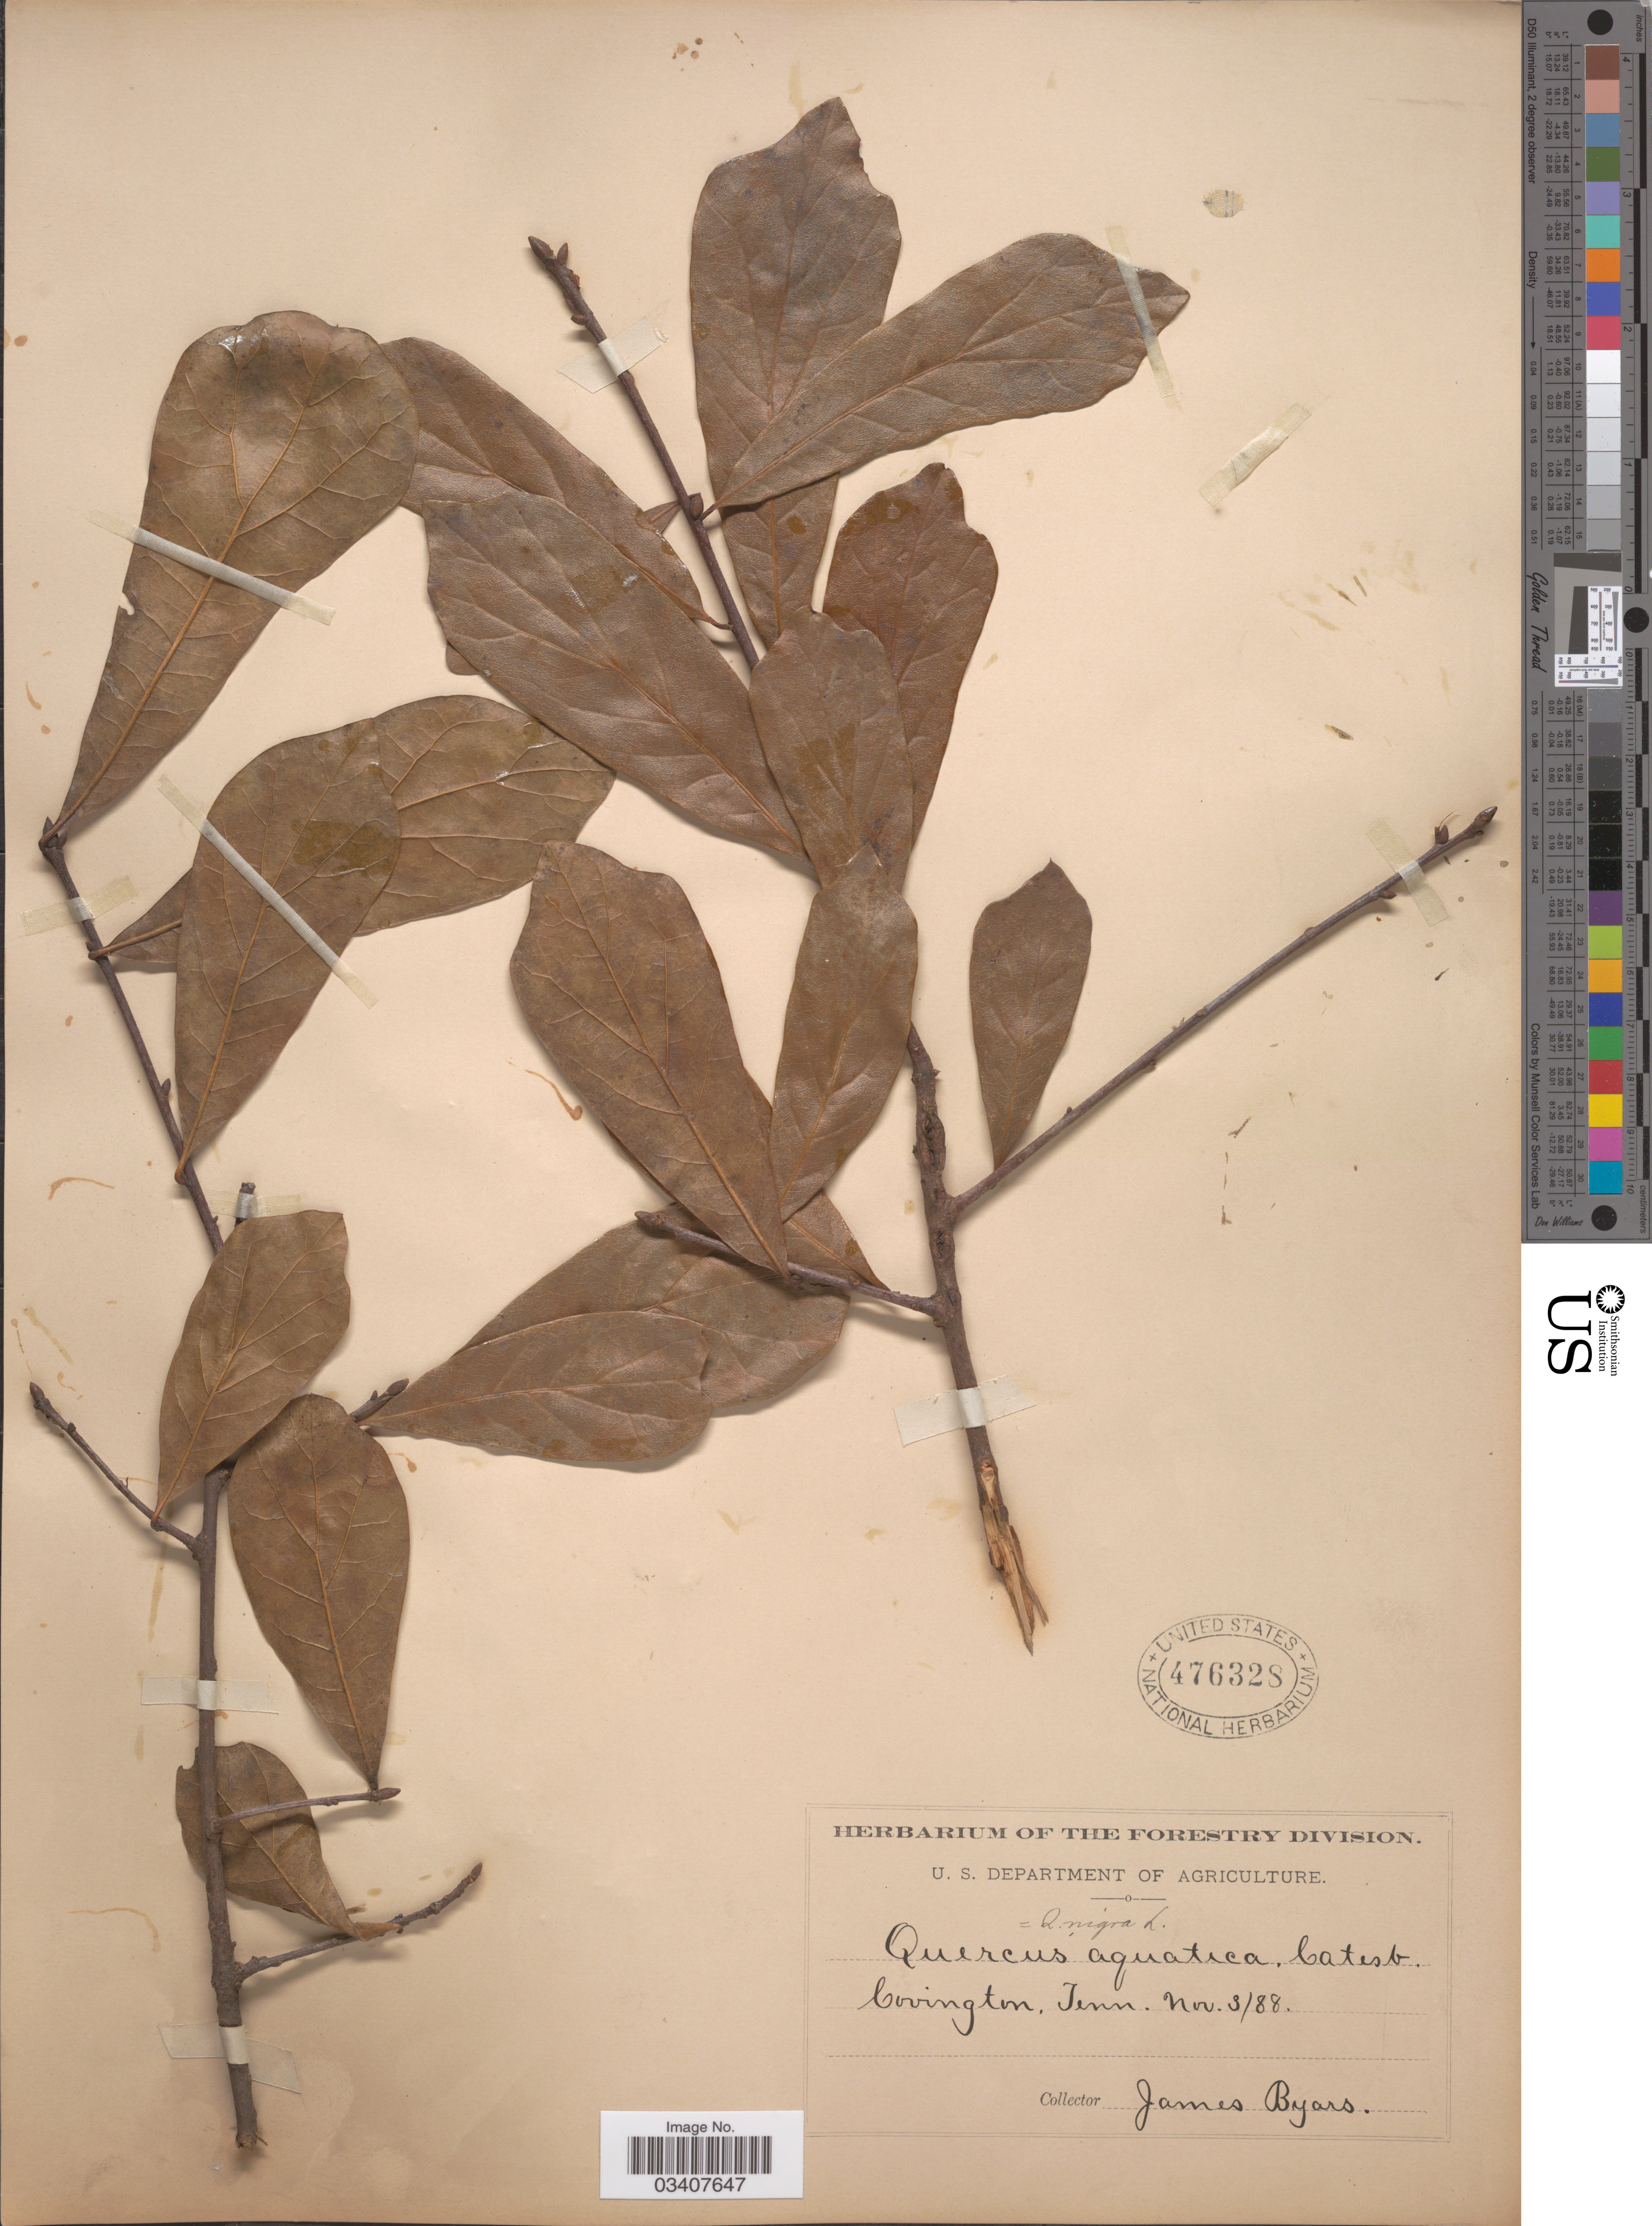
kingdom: Plantae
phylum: Tracheophyta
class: Magnoliopsida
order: Fagales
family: Fagaceae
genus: Quercus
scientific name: Quercus nigra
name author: L.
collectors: J. Byars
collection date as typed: Transcribed d/m/y: 3/11/88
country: United States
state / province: Tennessee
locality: Covington.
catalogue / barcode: US 476328